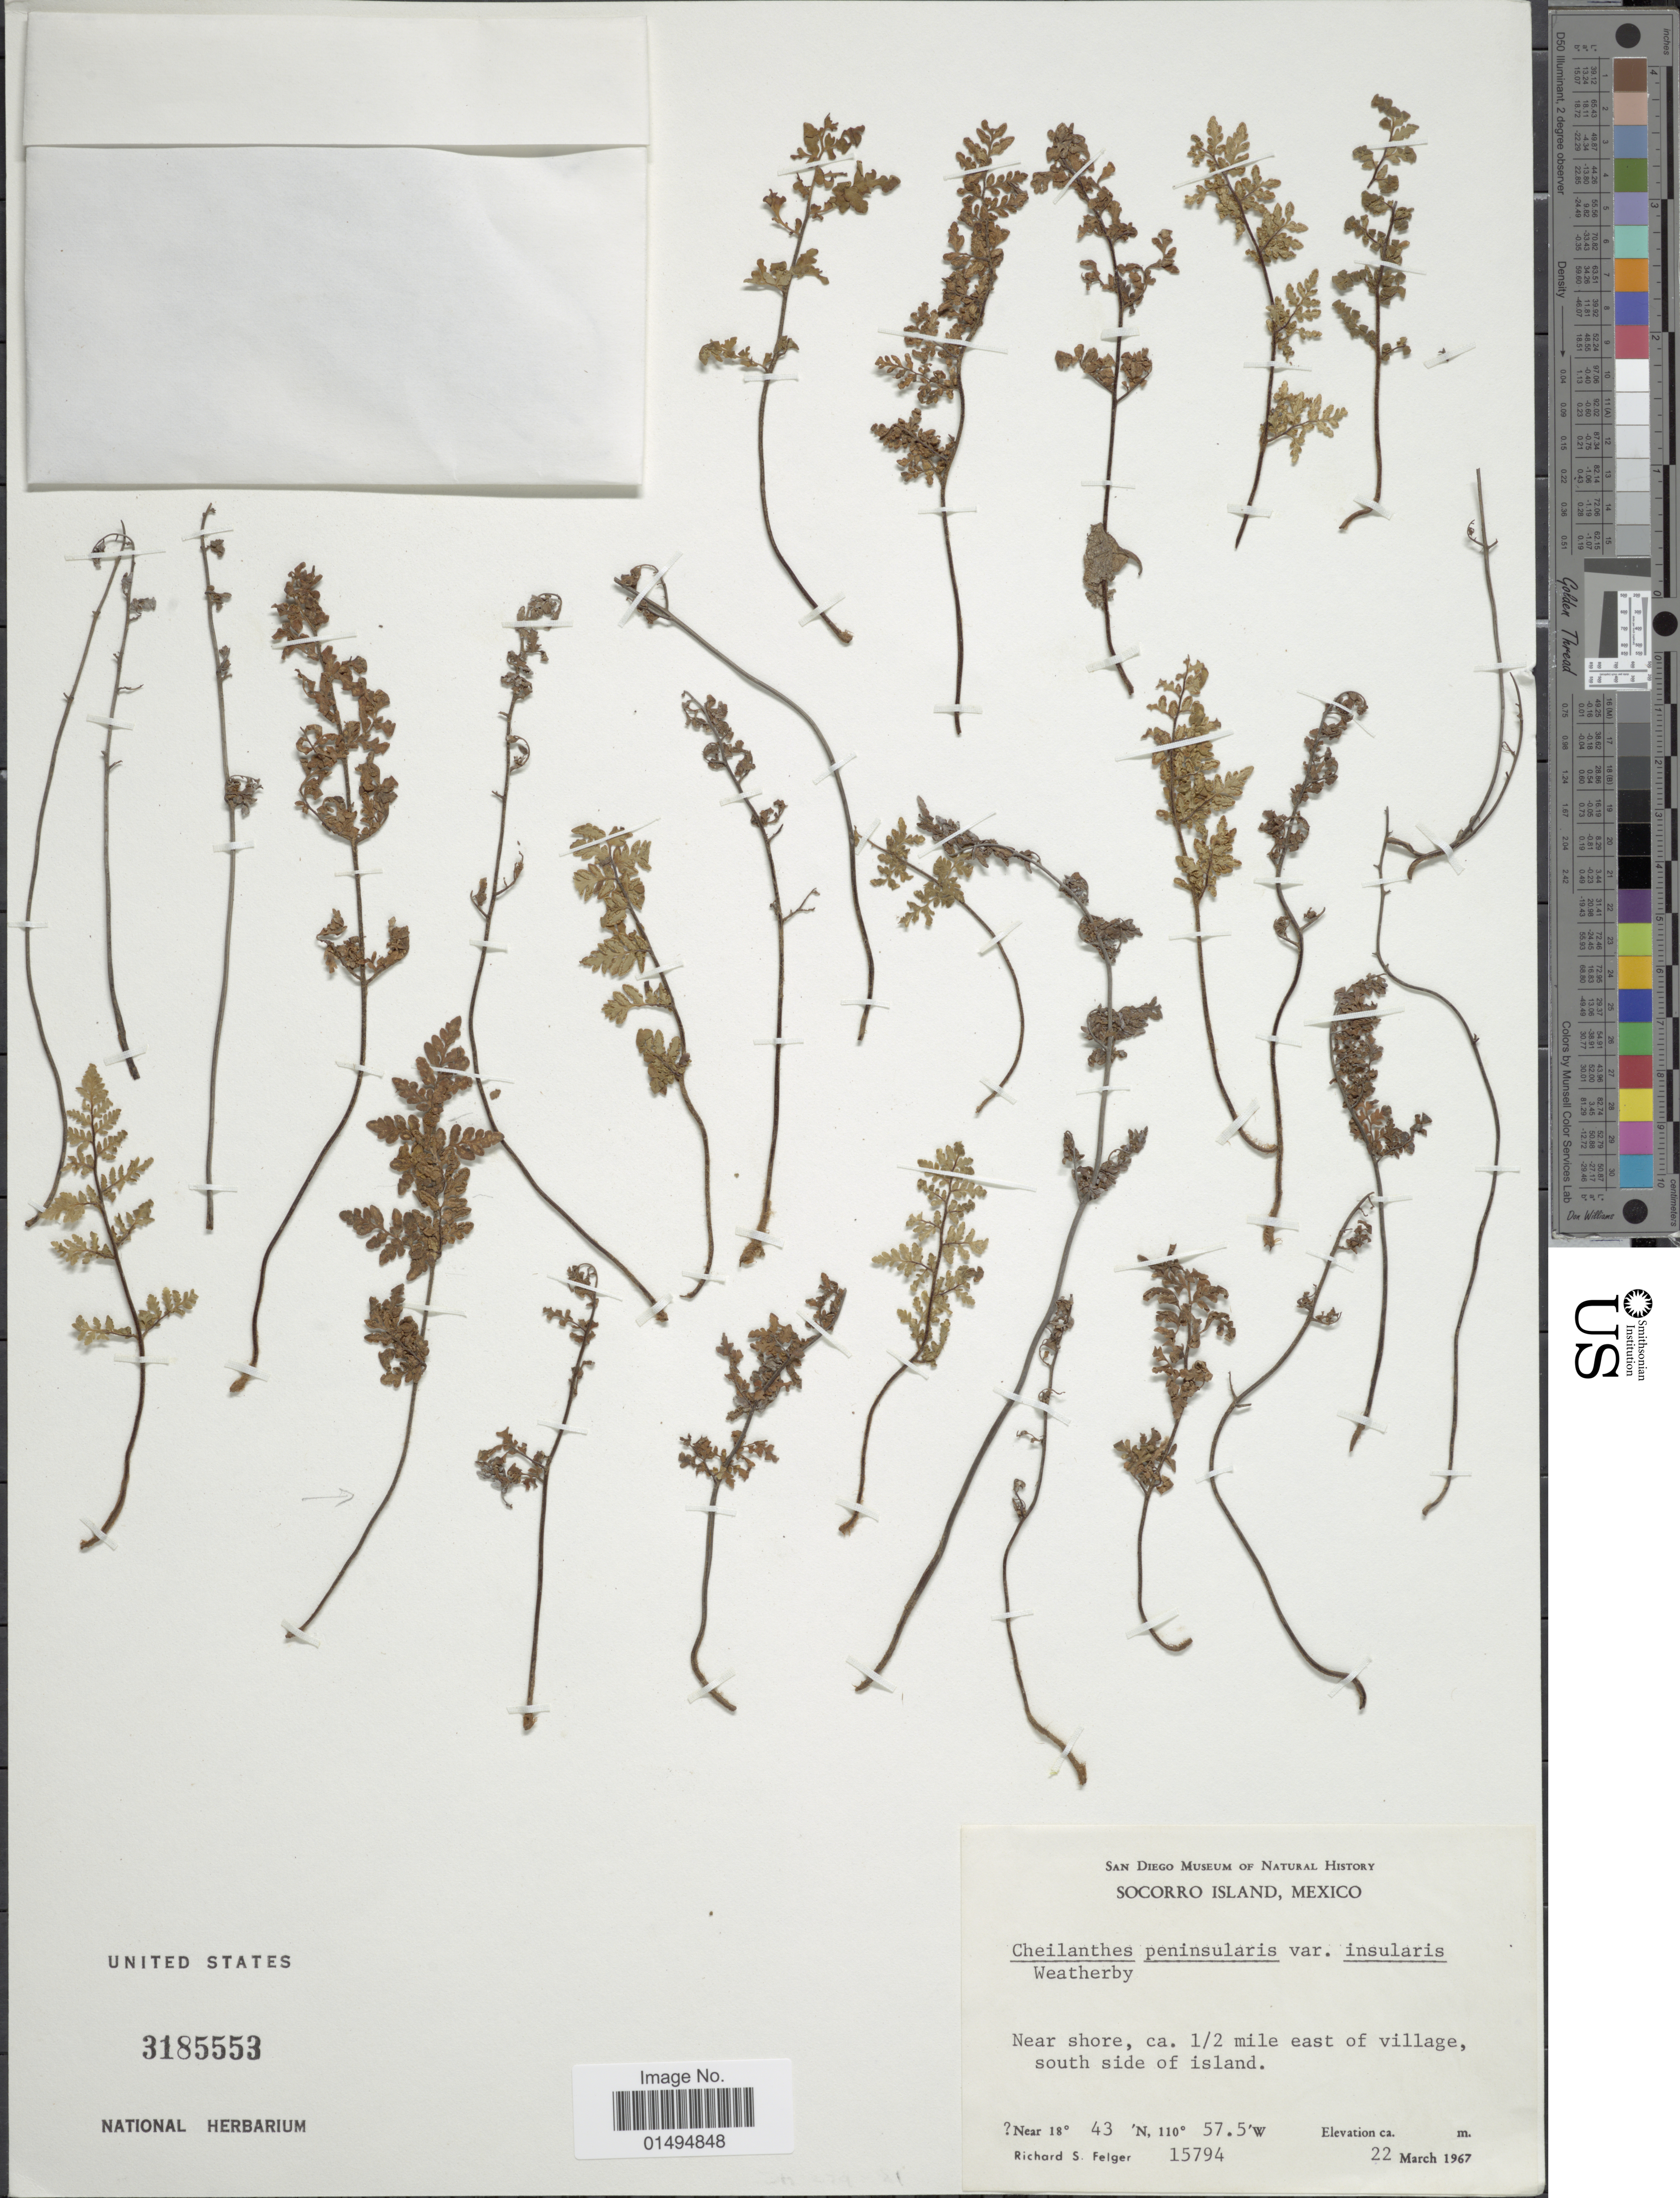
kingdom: Plantae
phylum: Tracheophyta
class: Polypodiopsida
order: Polypodiales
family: Pteridaceae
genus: Myriopteris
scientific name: Myriopteris peninsularis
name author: (Maxon) Grusz & Windham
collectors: R. S. Felger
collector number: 15794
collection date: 1967-03-22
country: Mexico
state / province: Colima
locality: Soccoro Island, Near shore, ca. 1/2 mile east of village, south side of Island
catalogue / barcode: US 3185553